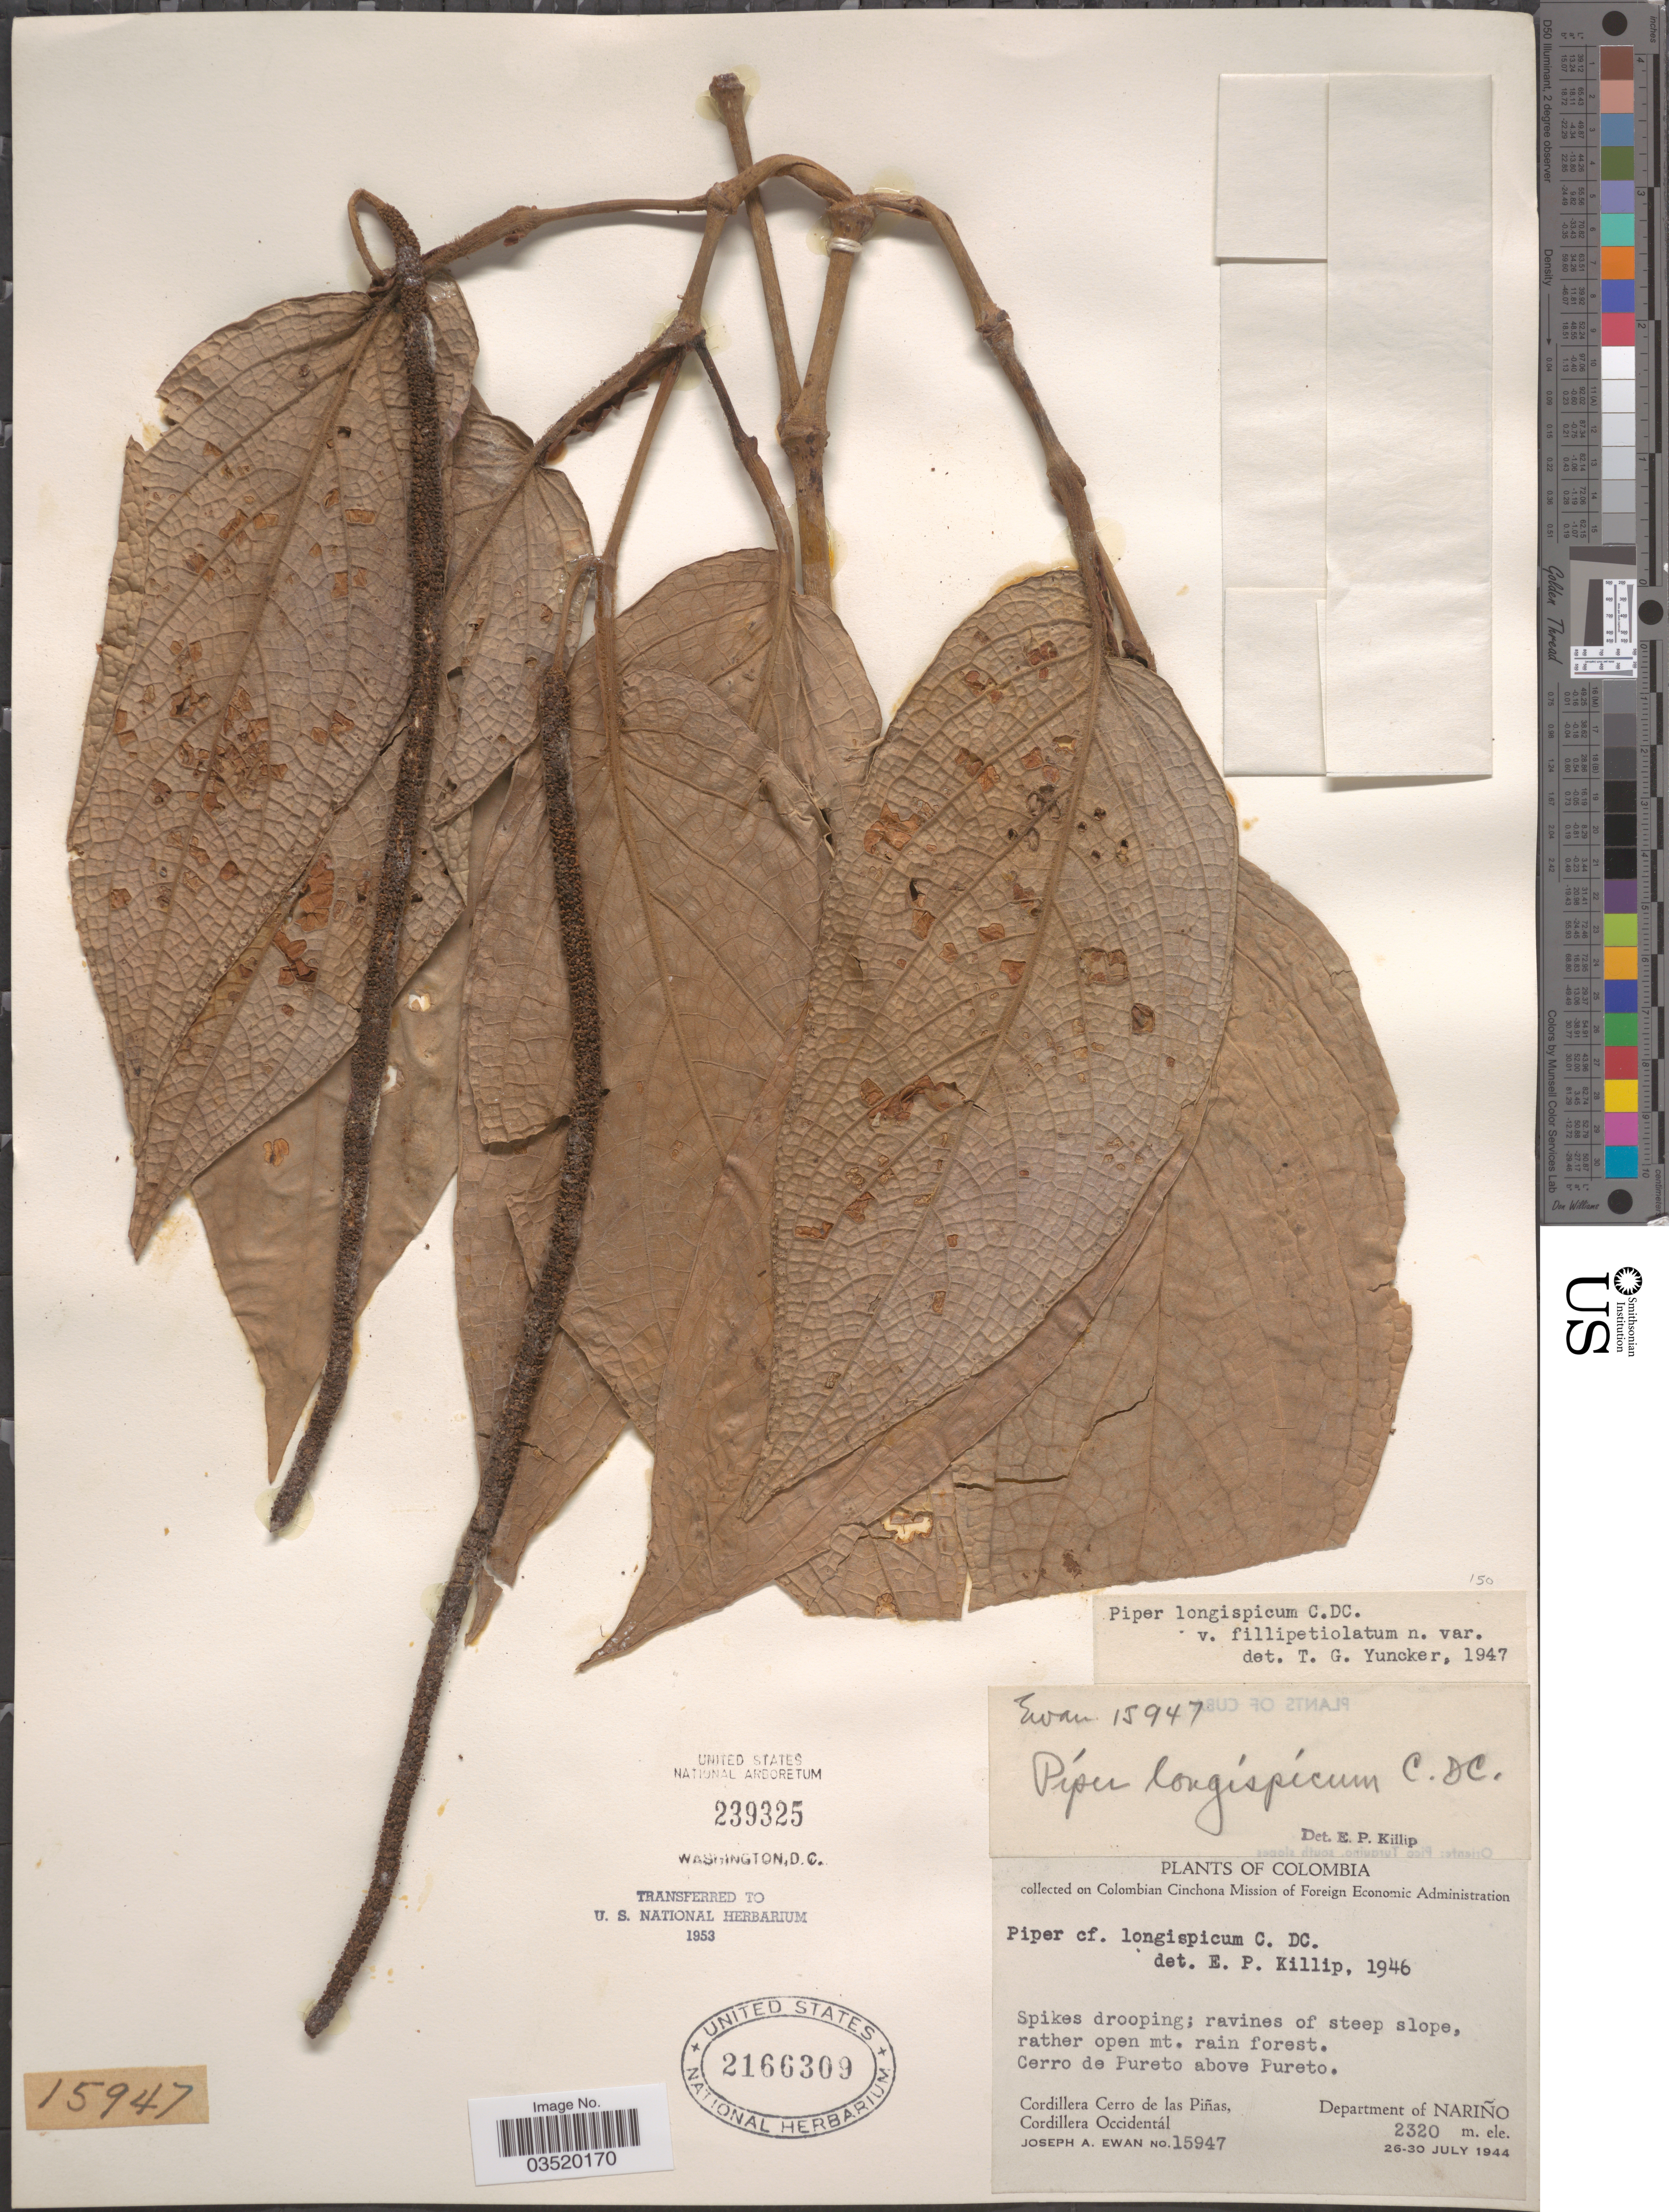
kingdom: Plantae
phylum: Tracheophyta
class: Magnoliopsida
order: Piperales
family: Piperaceae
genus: Piper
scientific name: Piper longispicum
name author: C. DC.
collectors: J. A. Ewan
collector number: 15947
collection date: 1944-07-26/1944-07-30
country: Colombia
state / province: Nariño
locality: Cerro de Pureto above Pureto. Cordillera Cerro de la Piñas, Cordillera Occidental. Department of Nariño.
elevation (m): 2320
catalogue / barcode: US 2166309